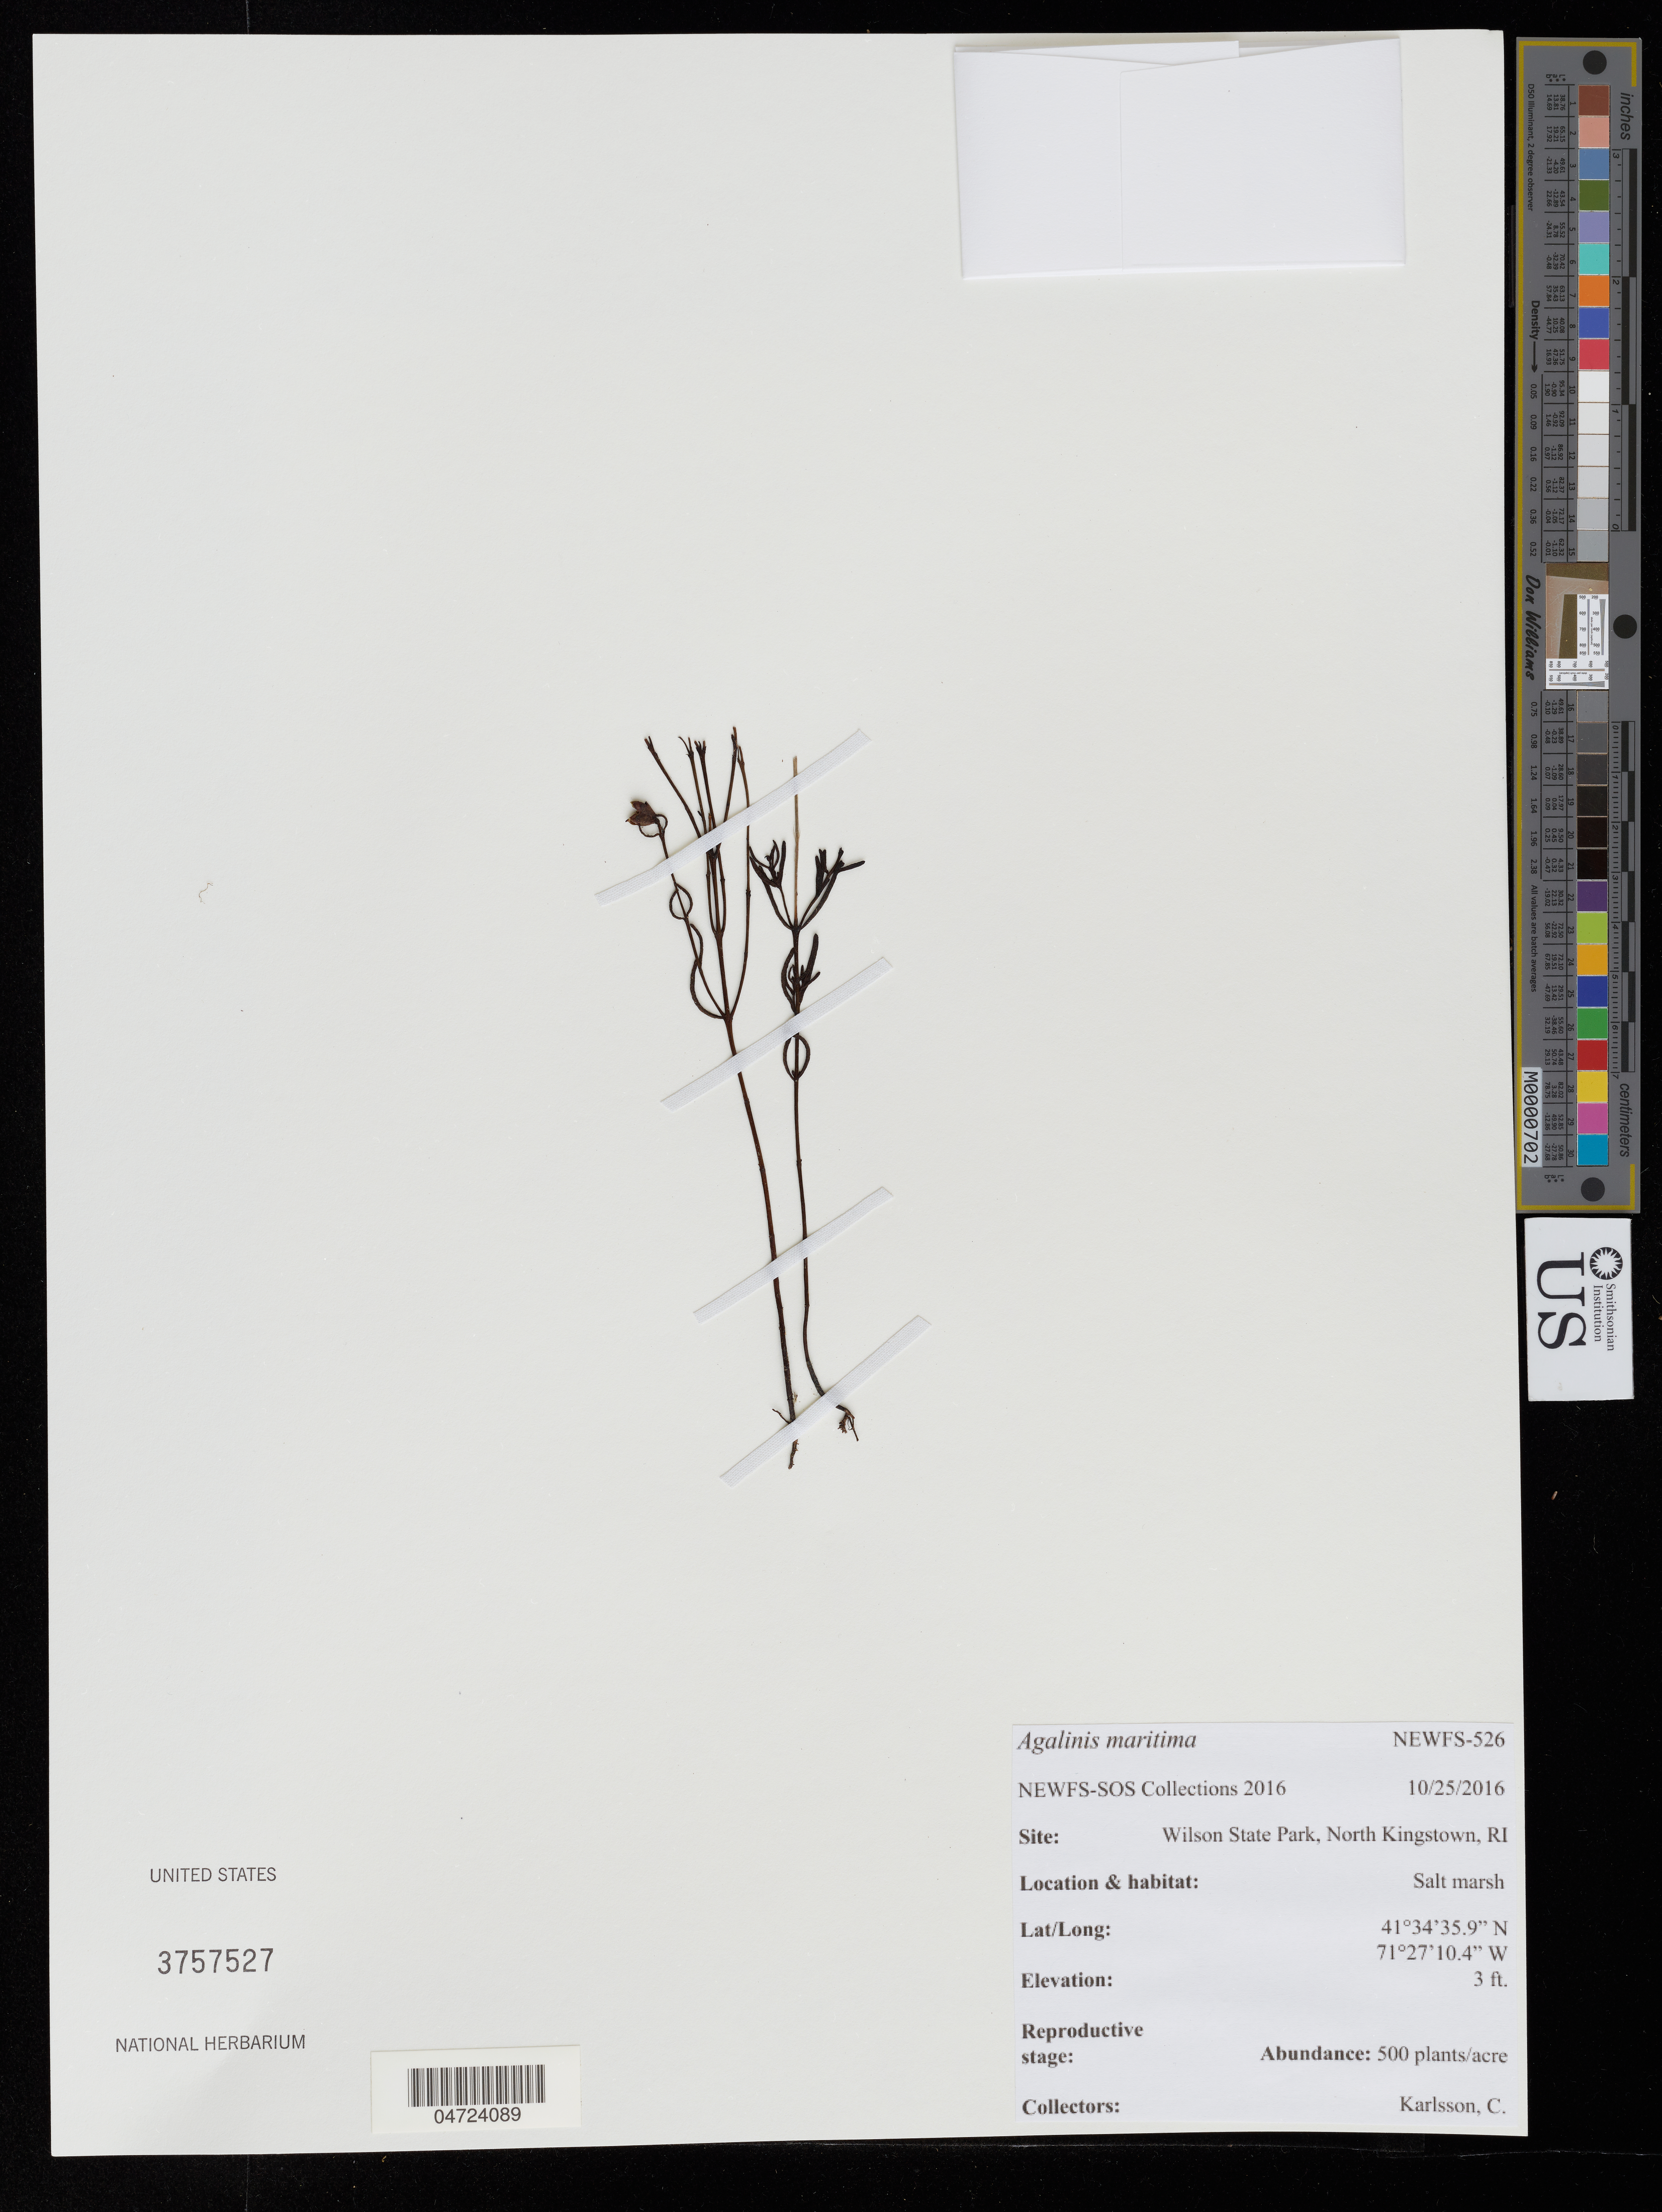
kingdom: Plantae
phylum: Tracheophyta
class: Magnoliopsida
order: Lamiales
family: Orobanchaceae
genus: Agalinis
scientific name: Agalinis maritima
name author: (Raf.) Raf.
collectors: C. Karlsson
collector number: NEWFS-526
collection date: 2016-10-25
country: United States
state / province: Rhode Island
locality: Wilson State Park, North Kingstown.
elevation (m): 1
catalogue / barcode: US 3757527